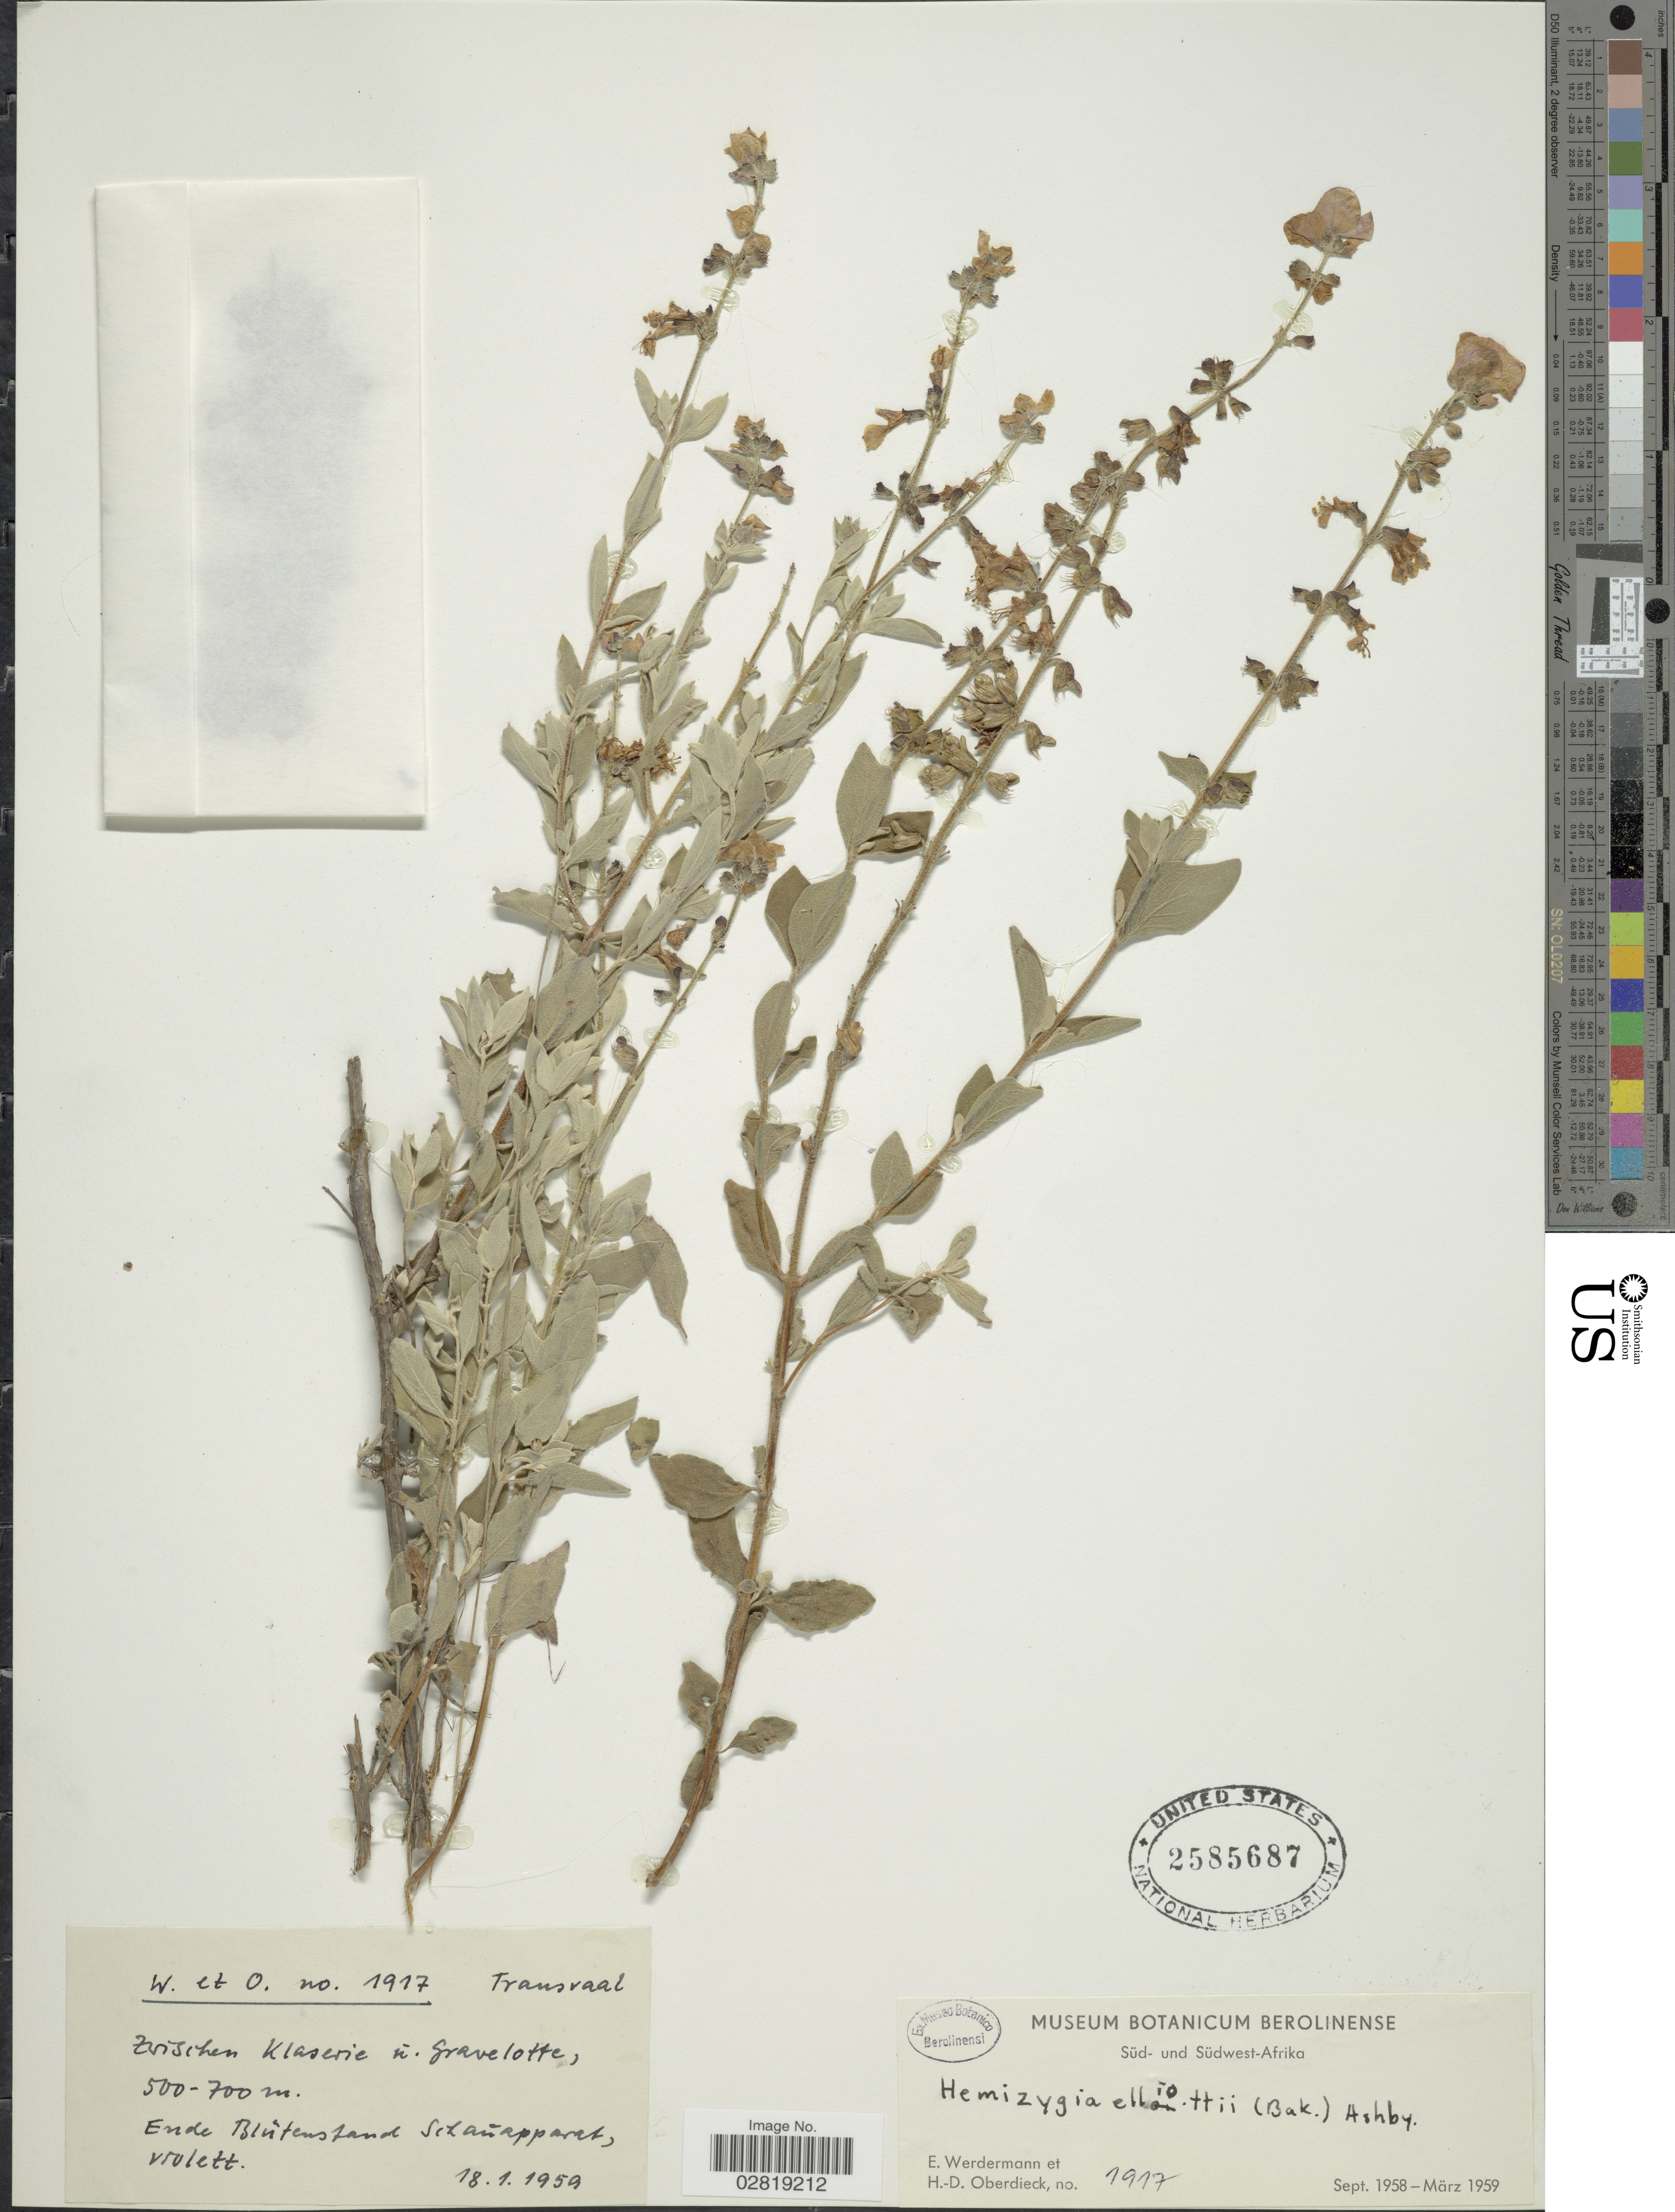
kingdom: Plantae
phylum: Tracheophyta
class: Magnoliopsida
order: Lamiales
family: Lamiaceae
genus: Hemizygia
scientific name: Hemizygia elliottii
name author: (Baker) Ashby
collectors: E. Werdermann & H. Oberdieck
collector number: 1917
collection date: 1959-01-18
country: South Africa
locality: Süd- und Südwest-Afrika. Transvaal. Zwischen Klaserie ü. Gravelotte.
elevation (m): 500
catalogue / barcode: US 2585687